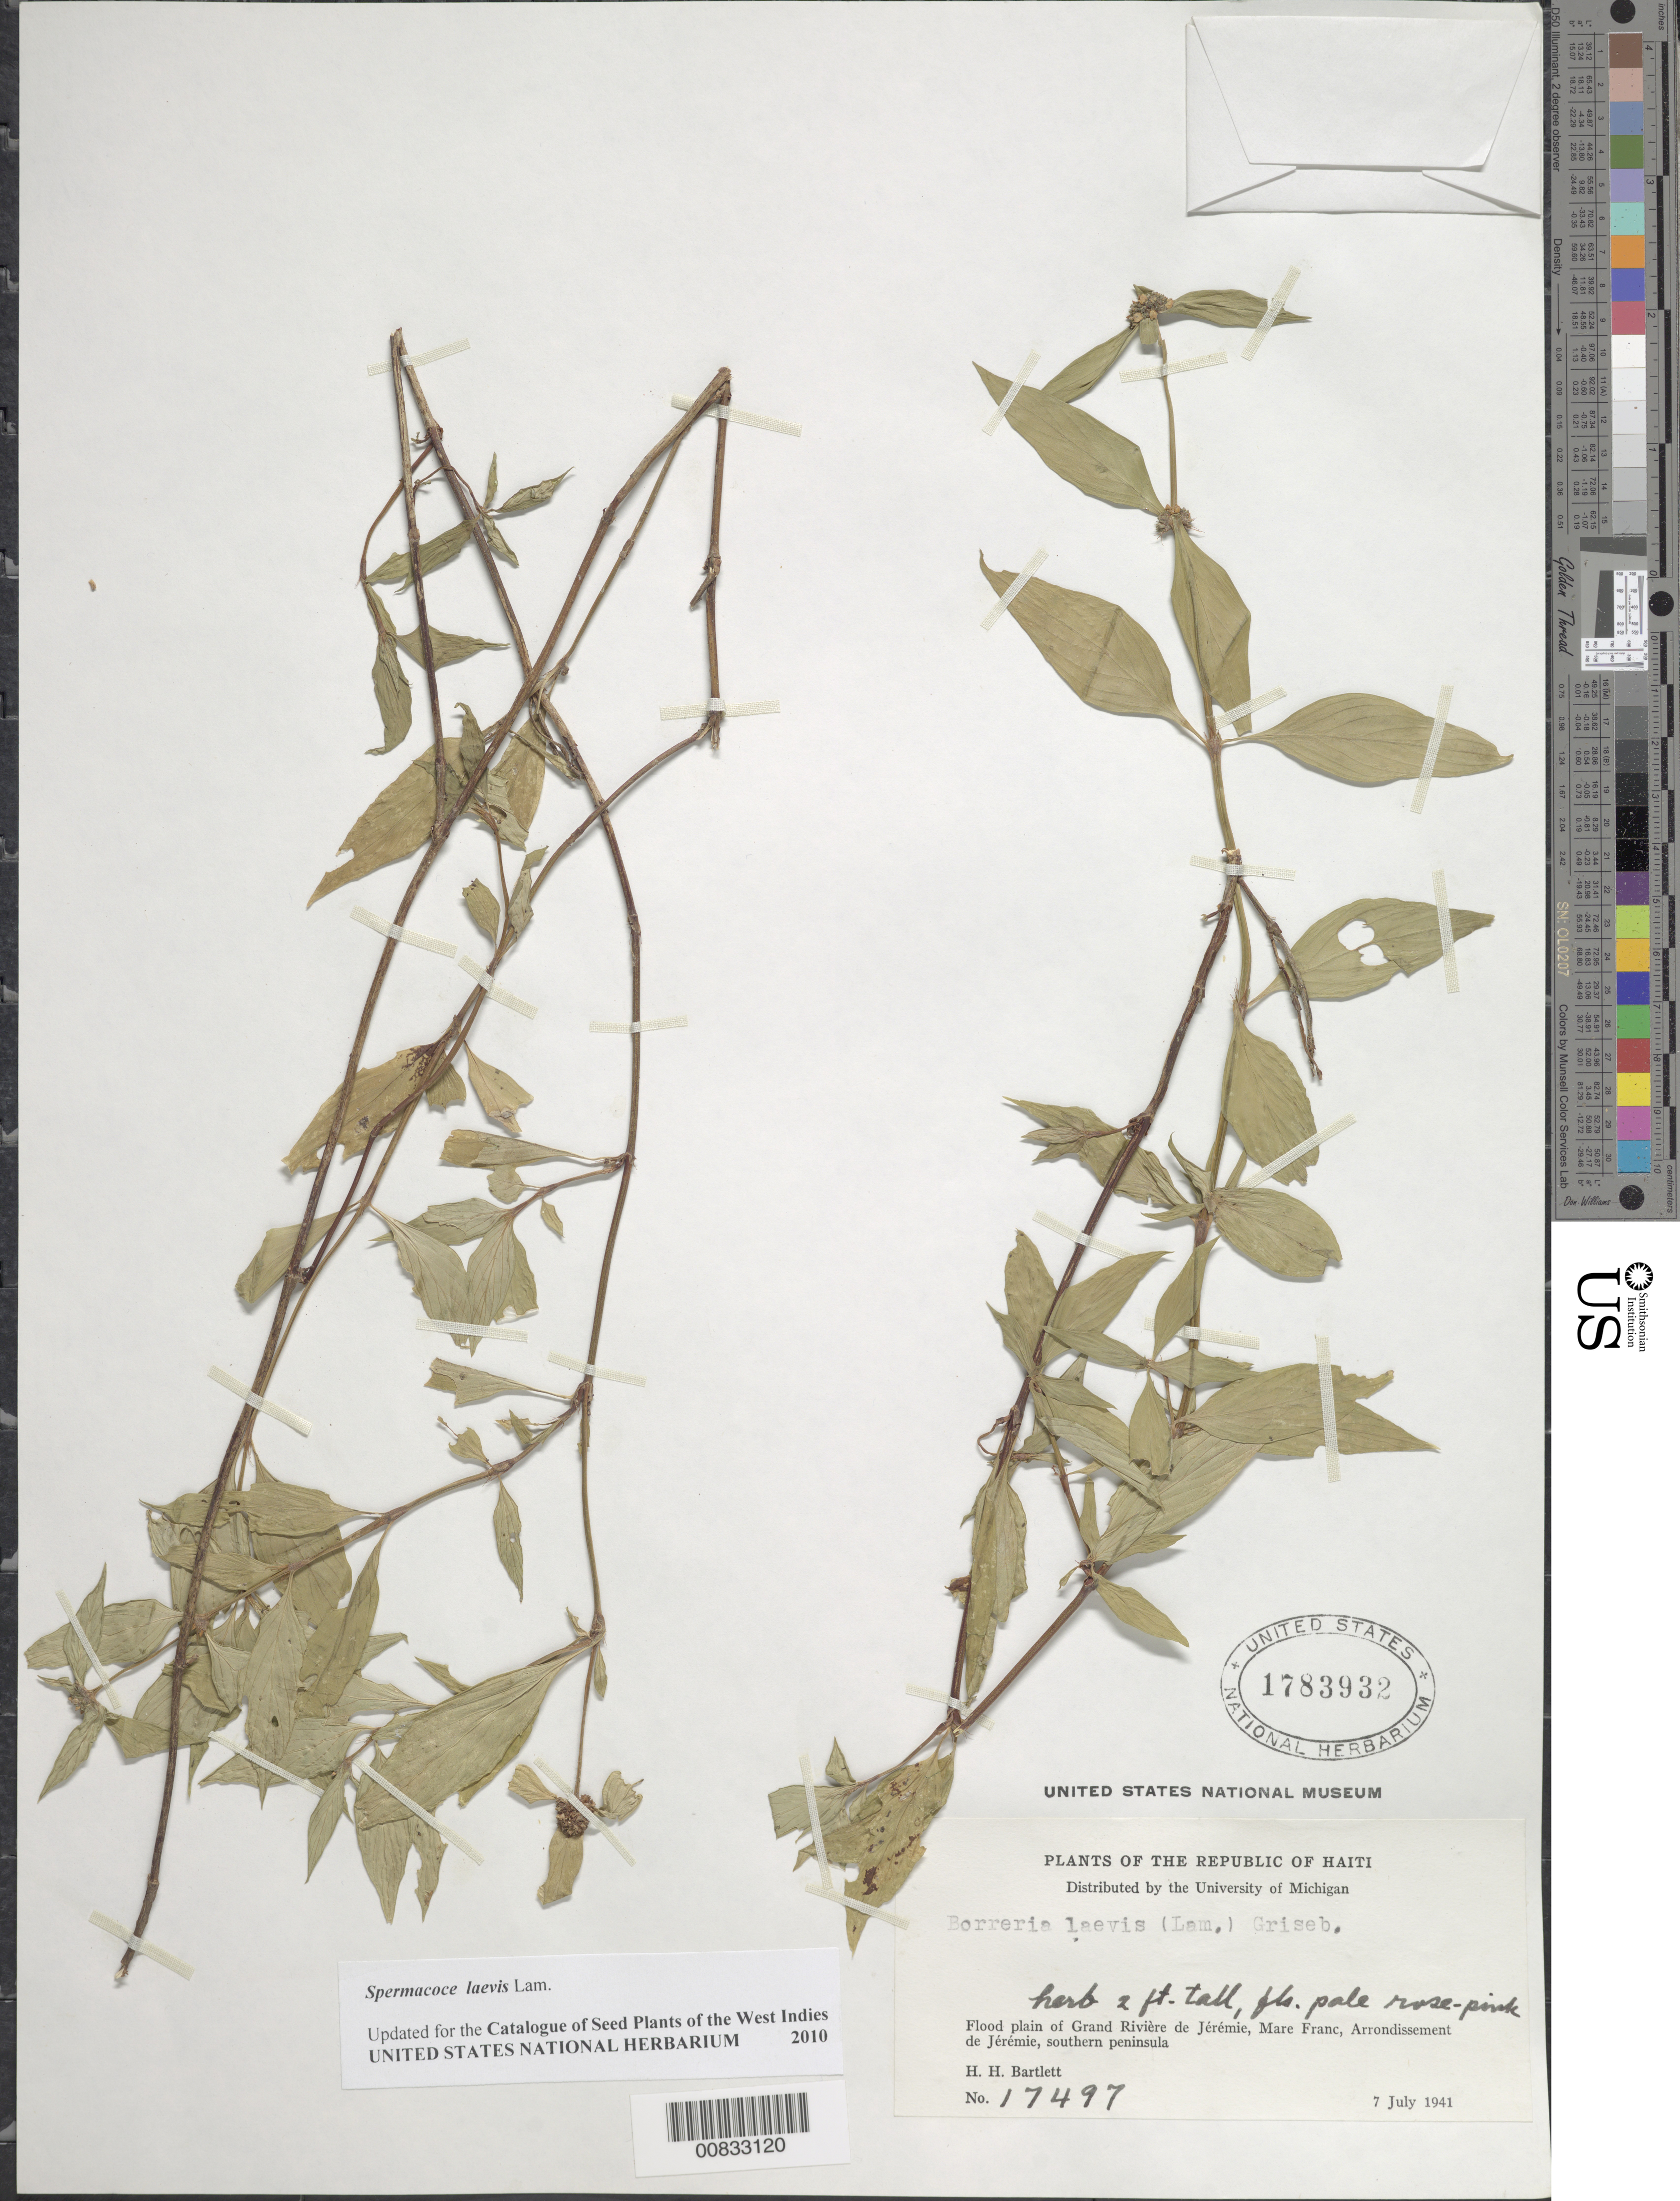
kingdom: Plantae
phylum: Tracheophyta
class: Magnoliopsida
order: Gentianales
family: Rubiaceae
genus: Spermacoce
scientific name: Spermacoce laevis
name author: Lam.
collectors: H. H. Bartlett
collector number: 17497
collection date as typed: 07 Jul 1941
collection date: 1941-07-07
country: Haiti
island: Hispaniola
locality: Grand Rivière de Jérémie, Mare Franc, Arrondissement de Jérémie, southern peninsula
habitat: Flood plain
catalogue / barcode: US 1783932